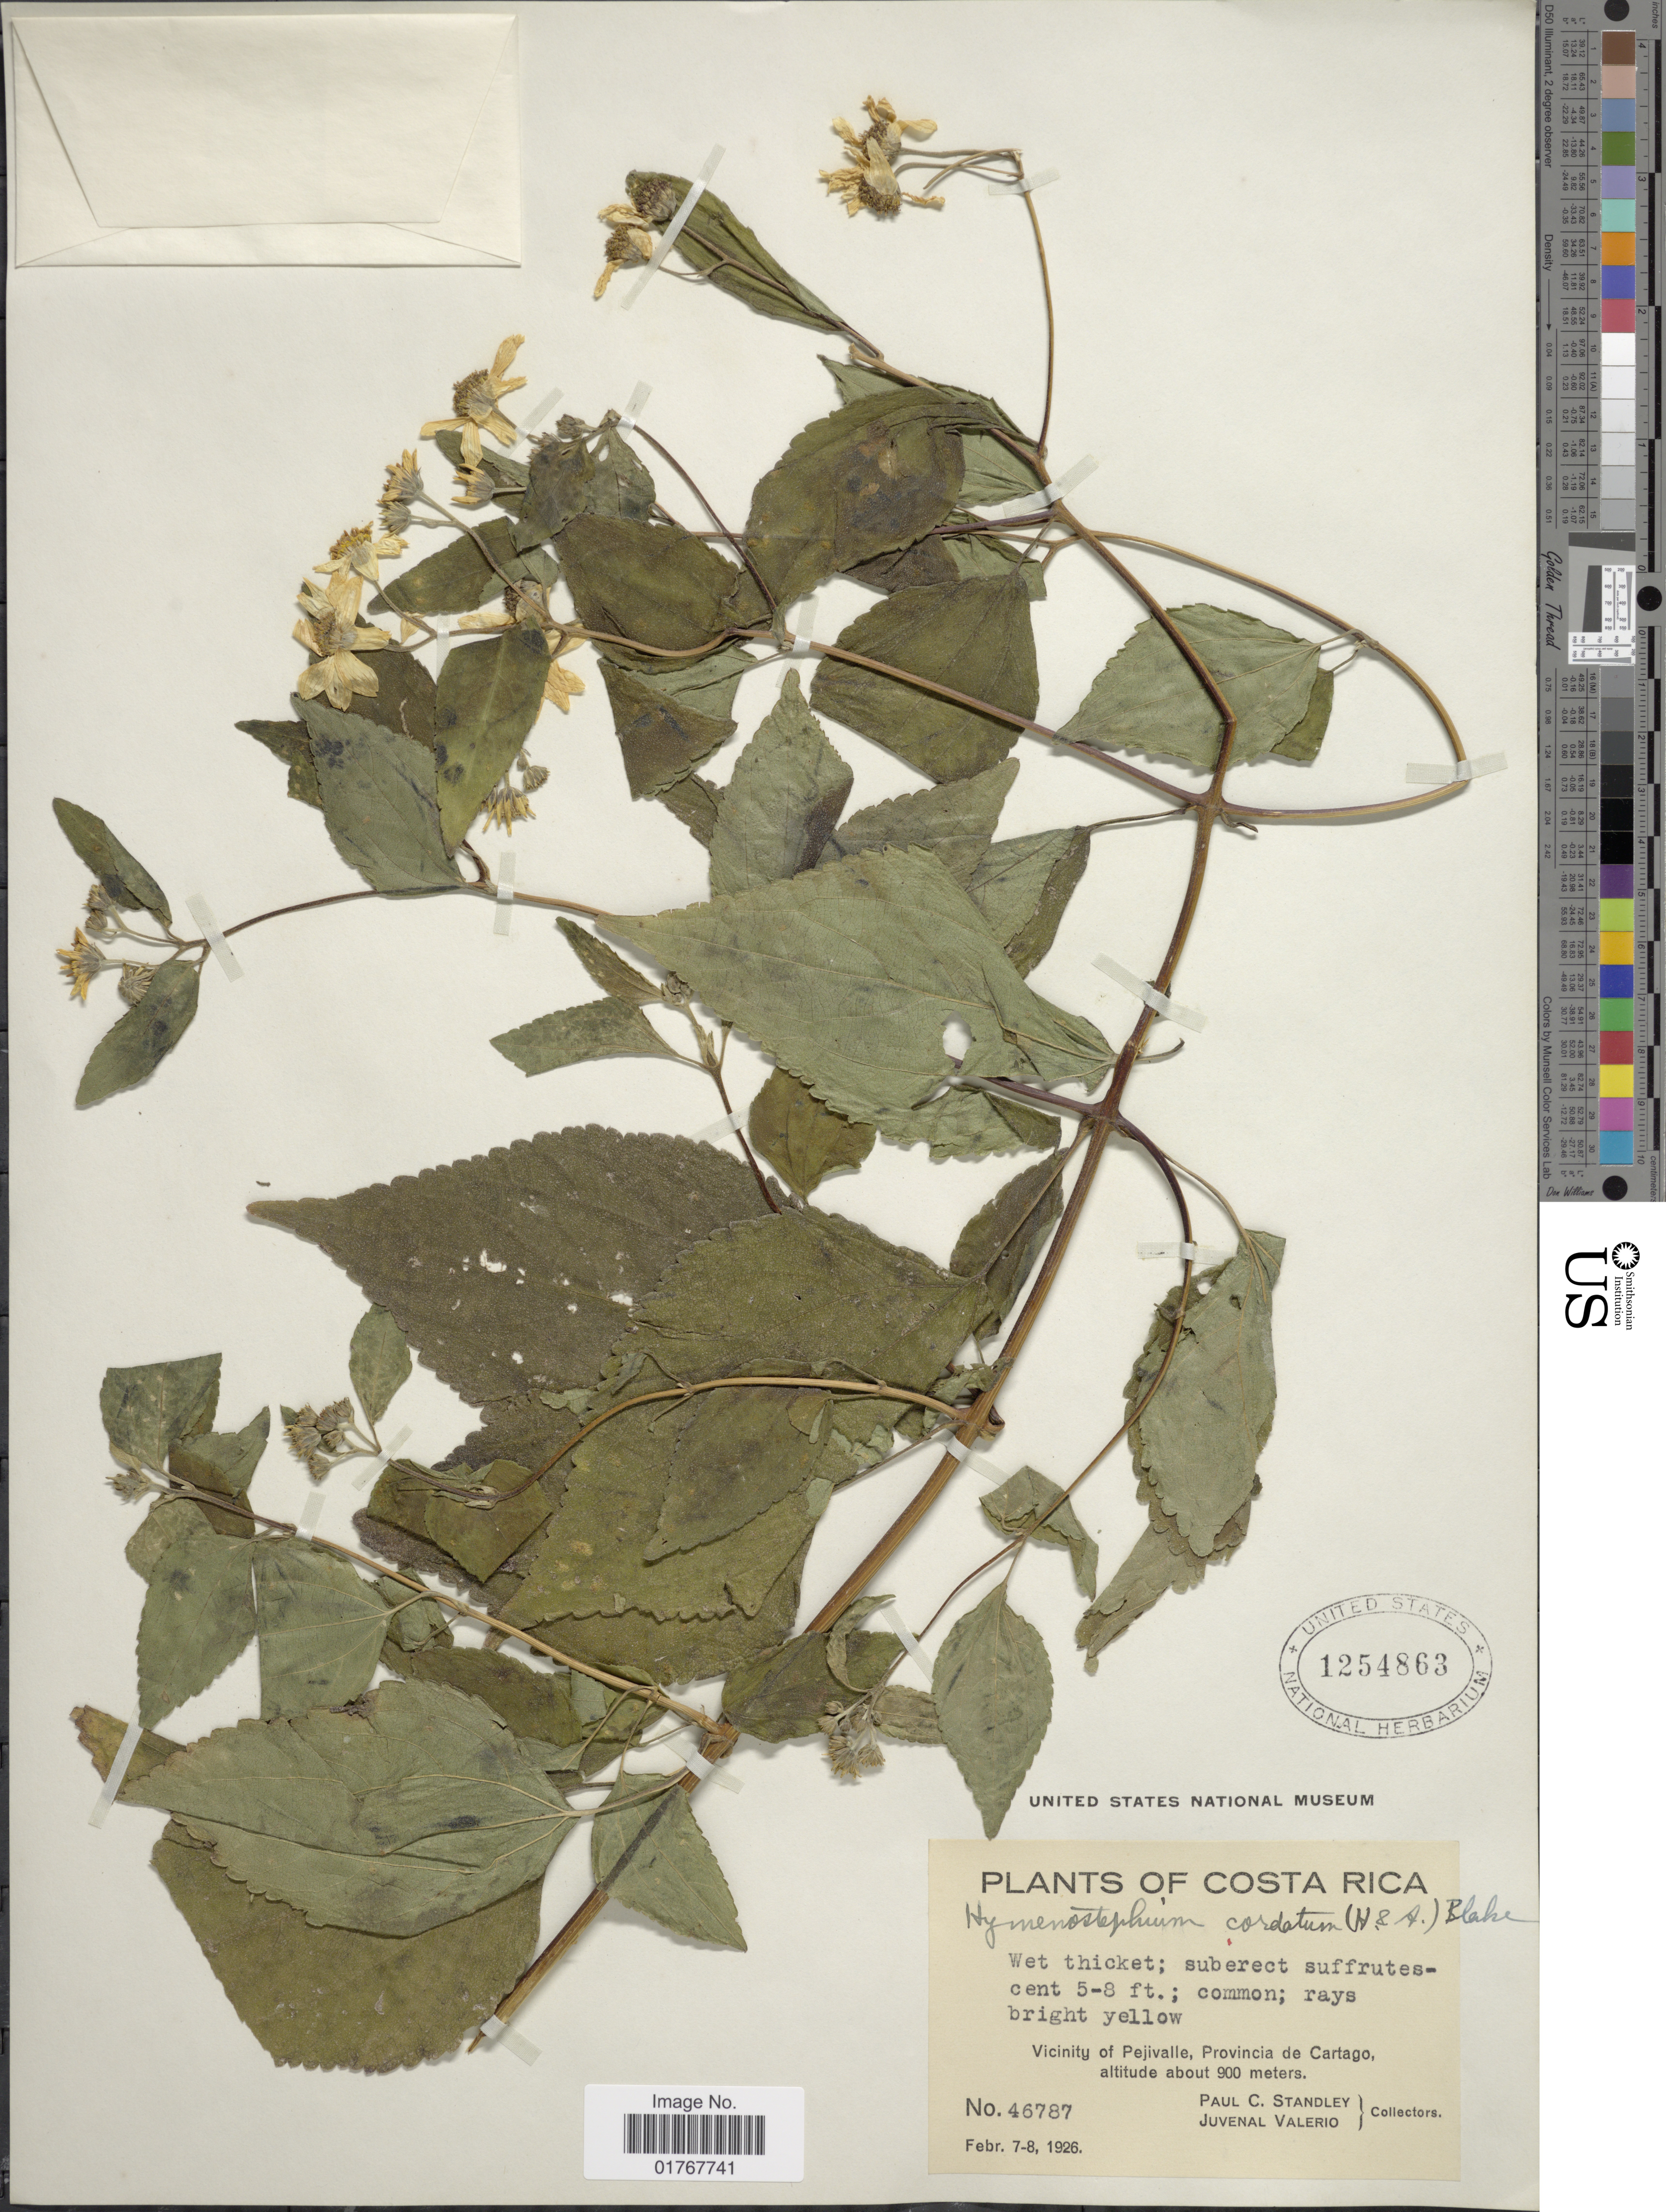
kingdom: Plantae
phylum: Tracheophyta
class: Magnoliopsida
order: Asterales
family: Asteraceae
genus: Viguiera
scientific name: Viguiera cordata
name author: (Hook. & Arn.) D'Arcy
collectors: P. C. Standley & J. Valerio R.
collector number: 46787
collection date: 1926-02-07/1926-02-08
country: Costa Rica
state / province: Cartago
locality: Vicinity of Pejivalle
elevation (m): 900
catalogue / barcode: US 1254863